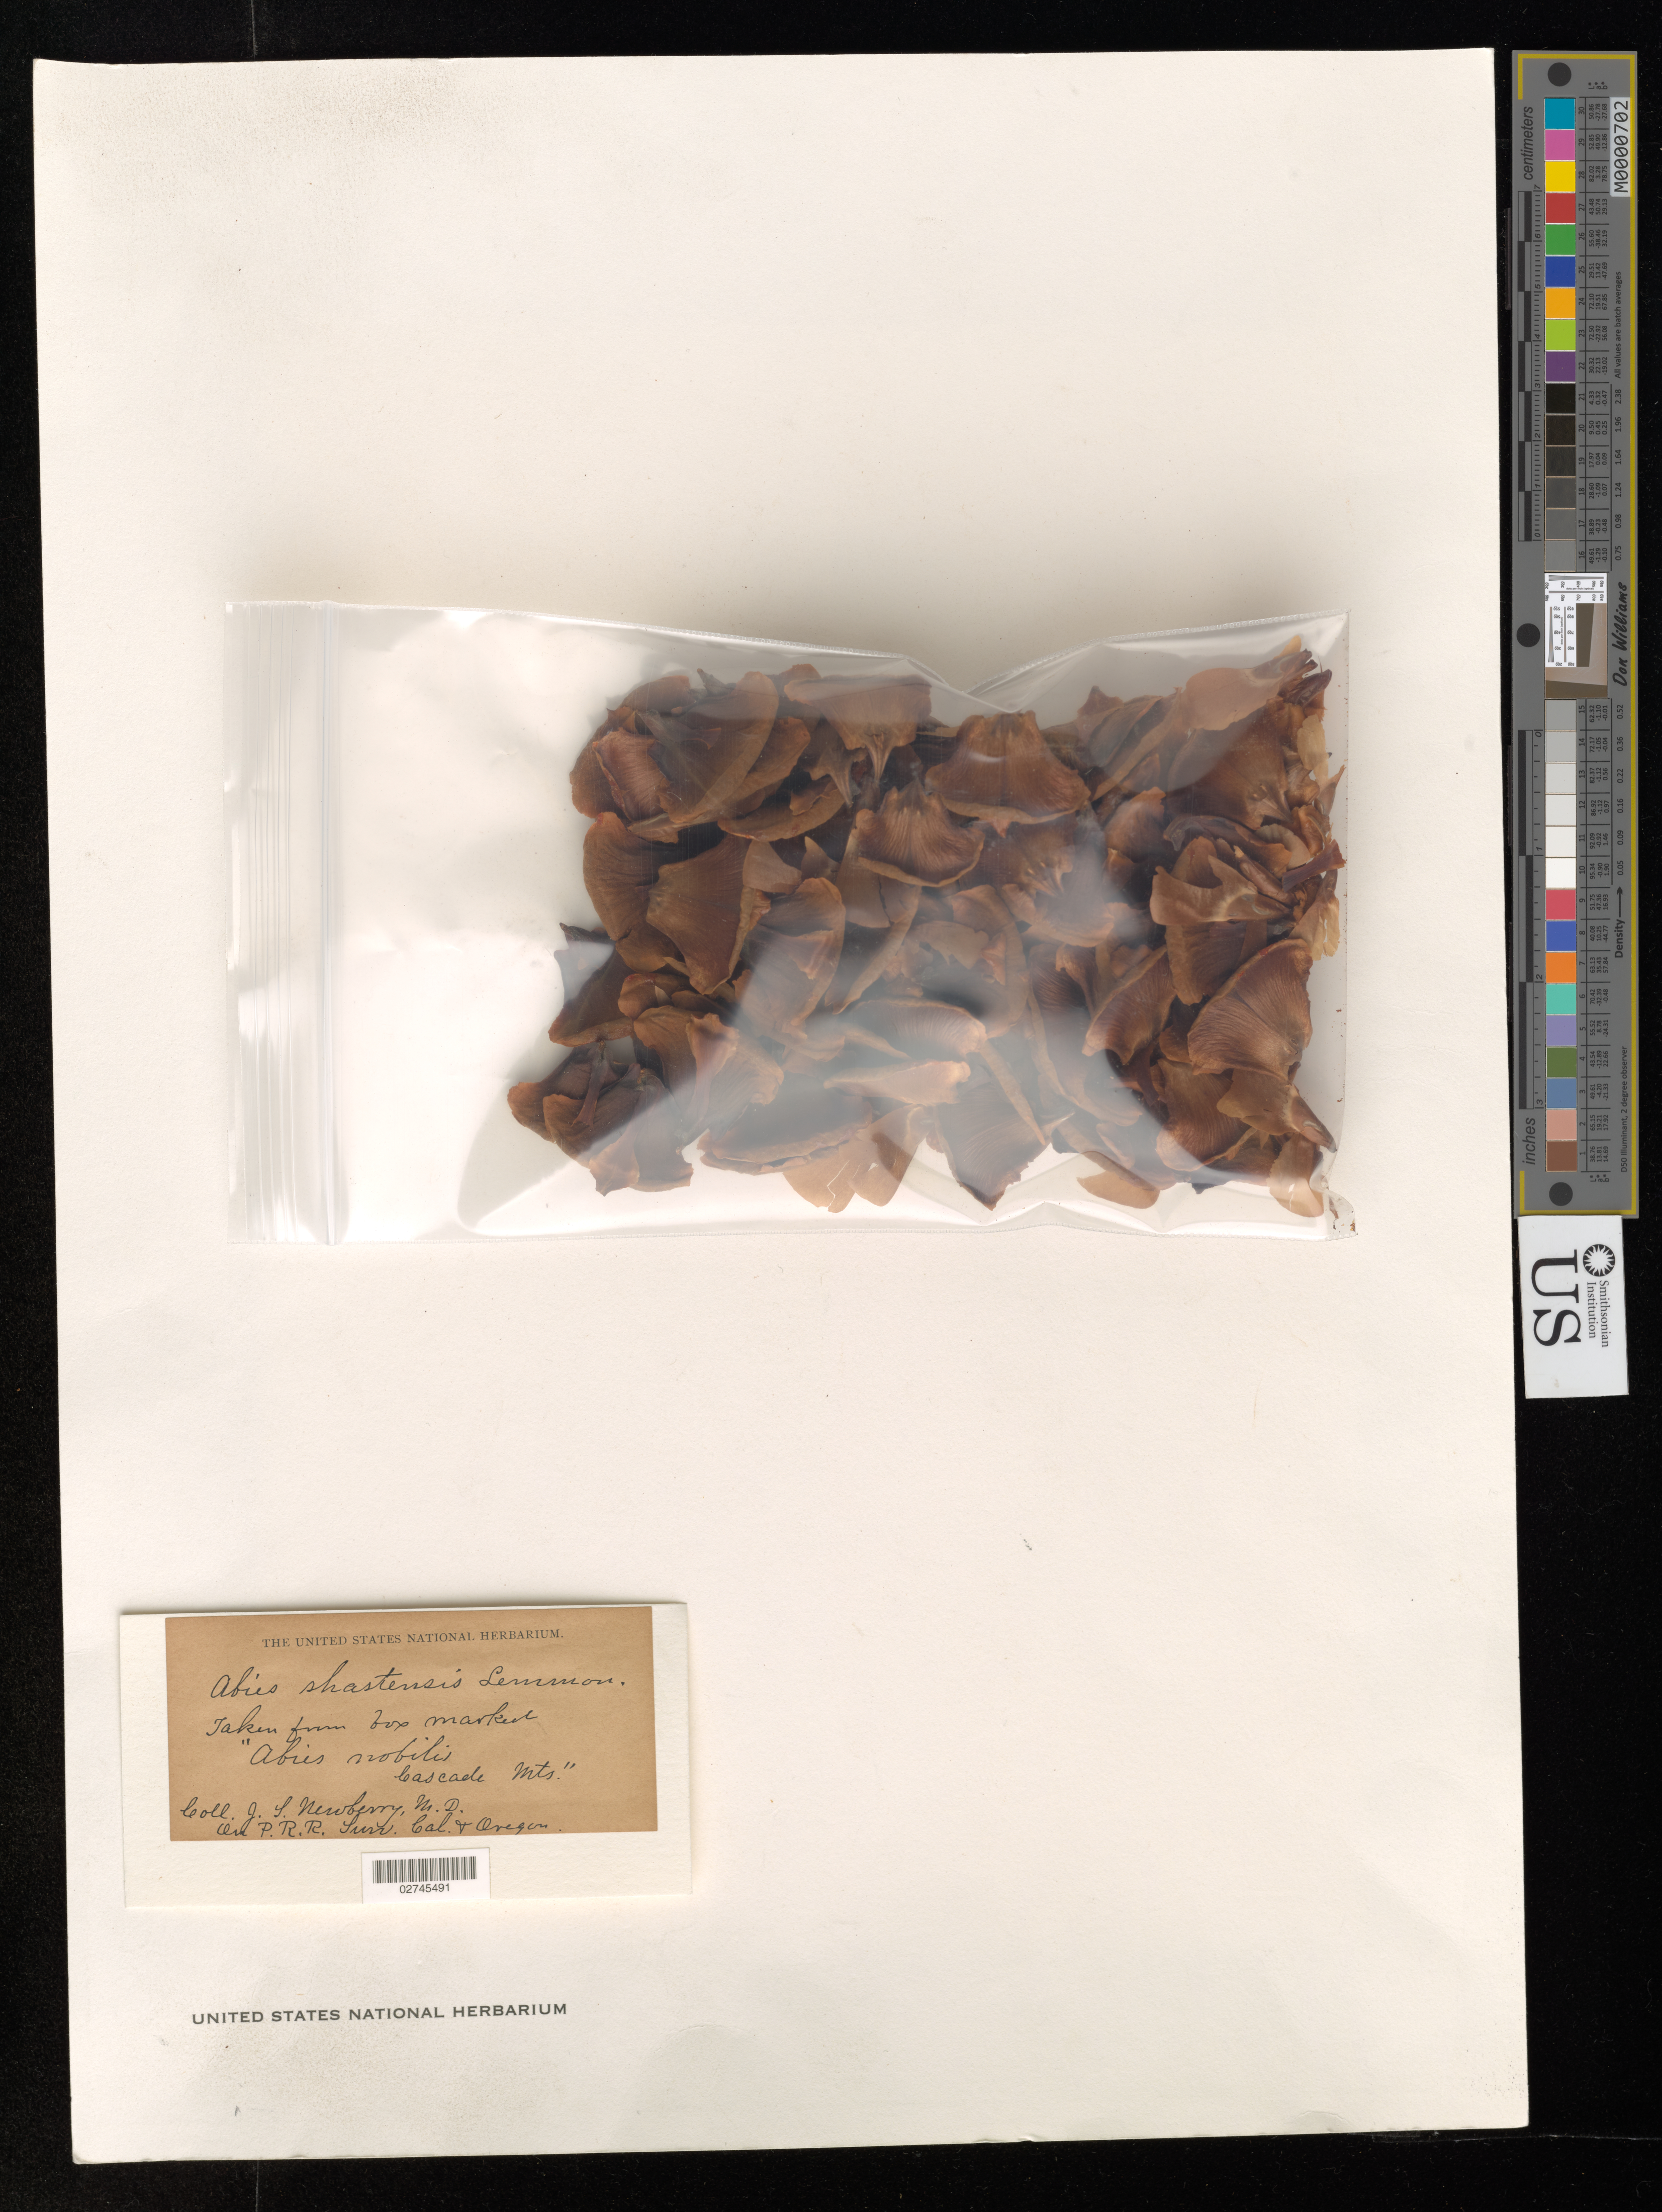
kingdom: Plantae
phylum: Tracheophyta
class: Pinopsida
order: Pinales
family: Pinaceae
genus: Abies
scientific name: Abies magnifica var. shastensis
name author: Lemmon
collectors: J. S. Newberry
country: United States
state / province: California / Oregon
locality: Cascade Mountains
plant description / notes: Taken from box marked "Abies mobilis, Cascade Mts."